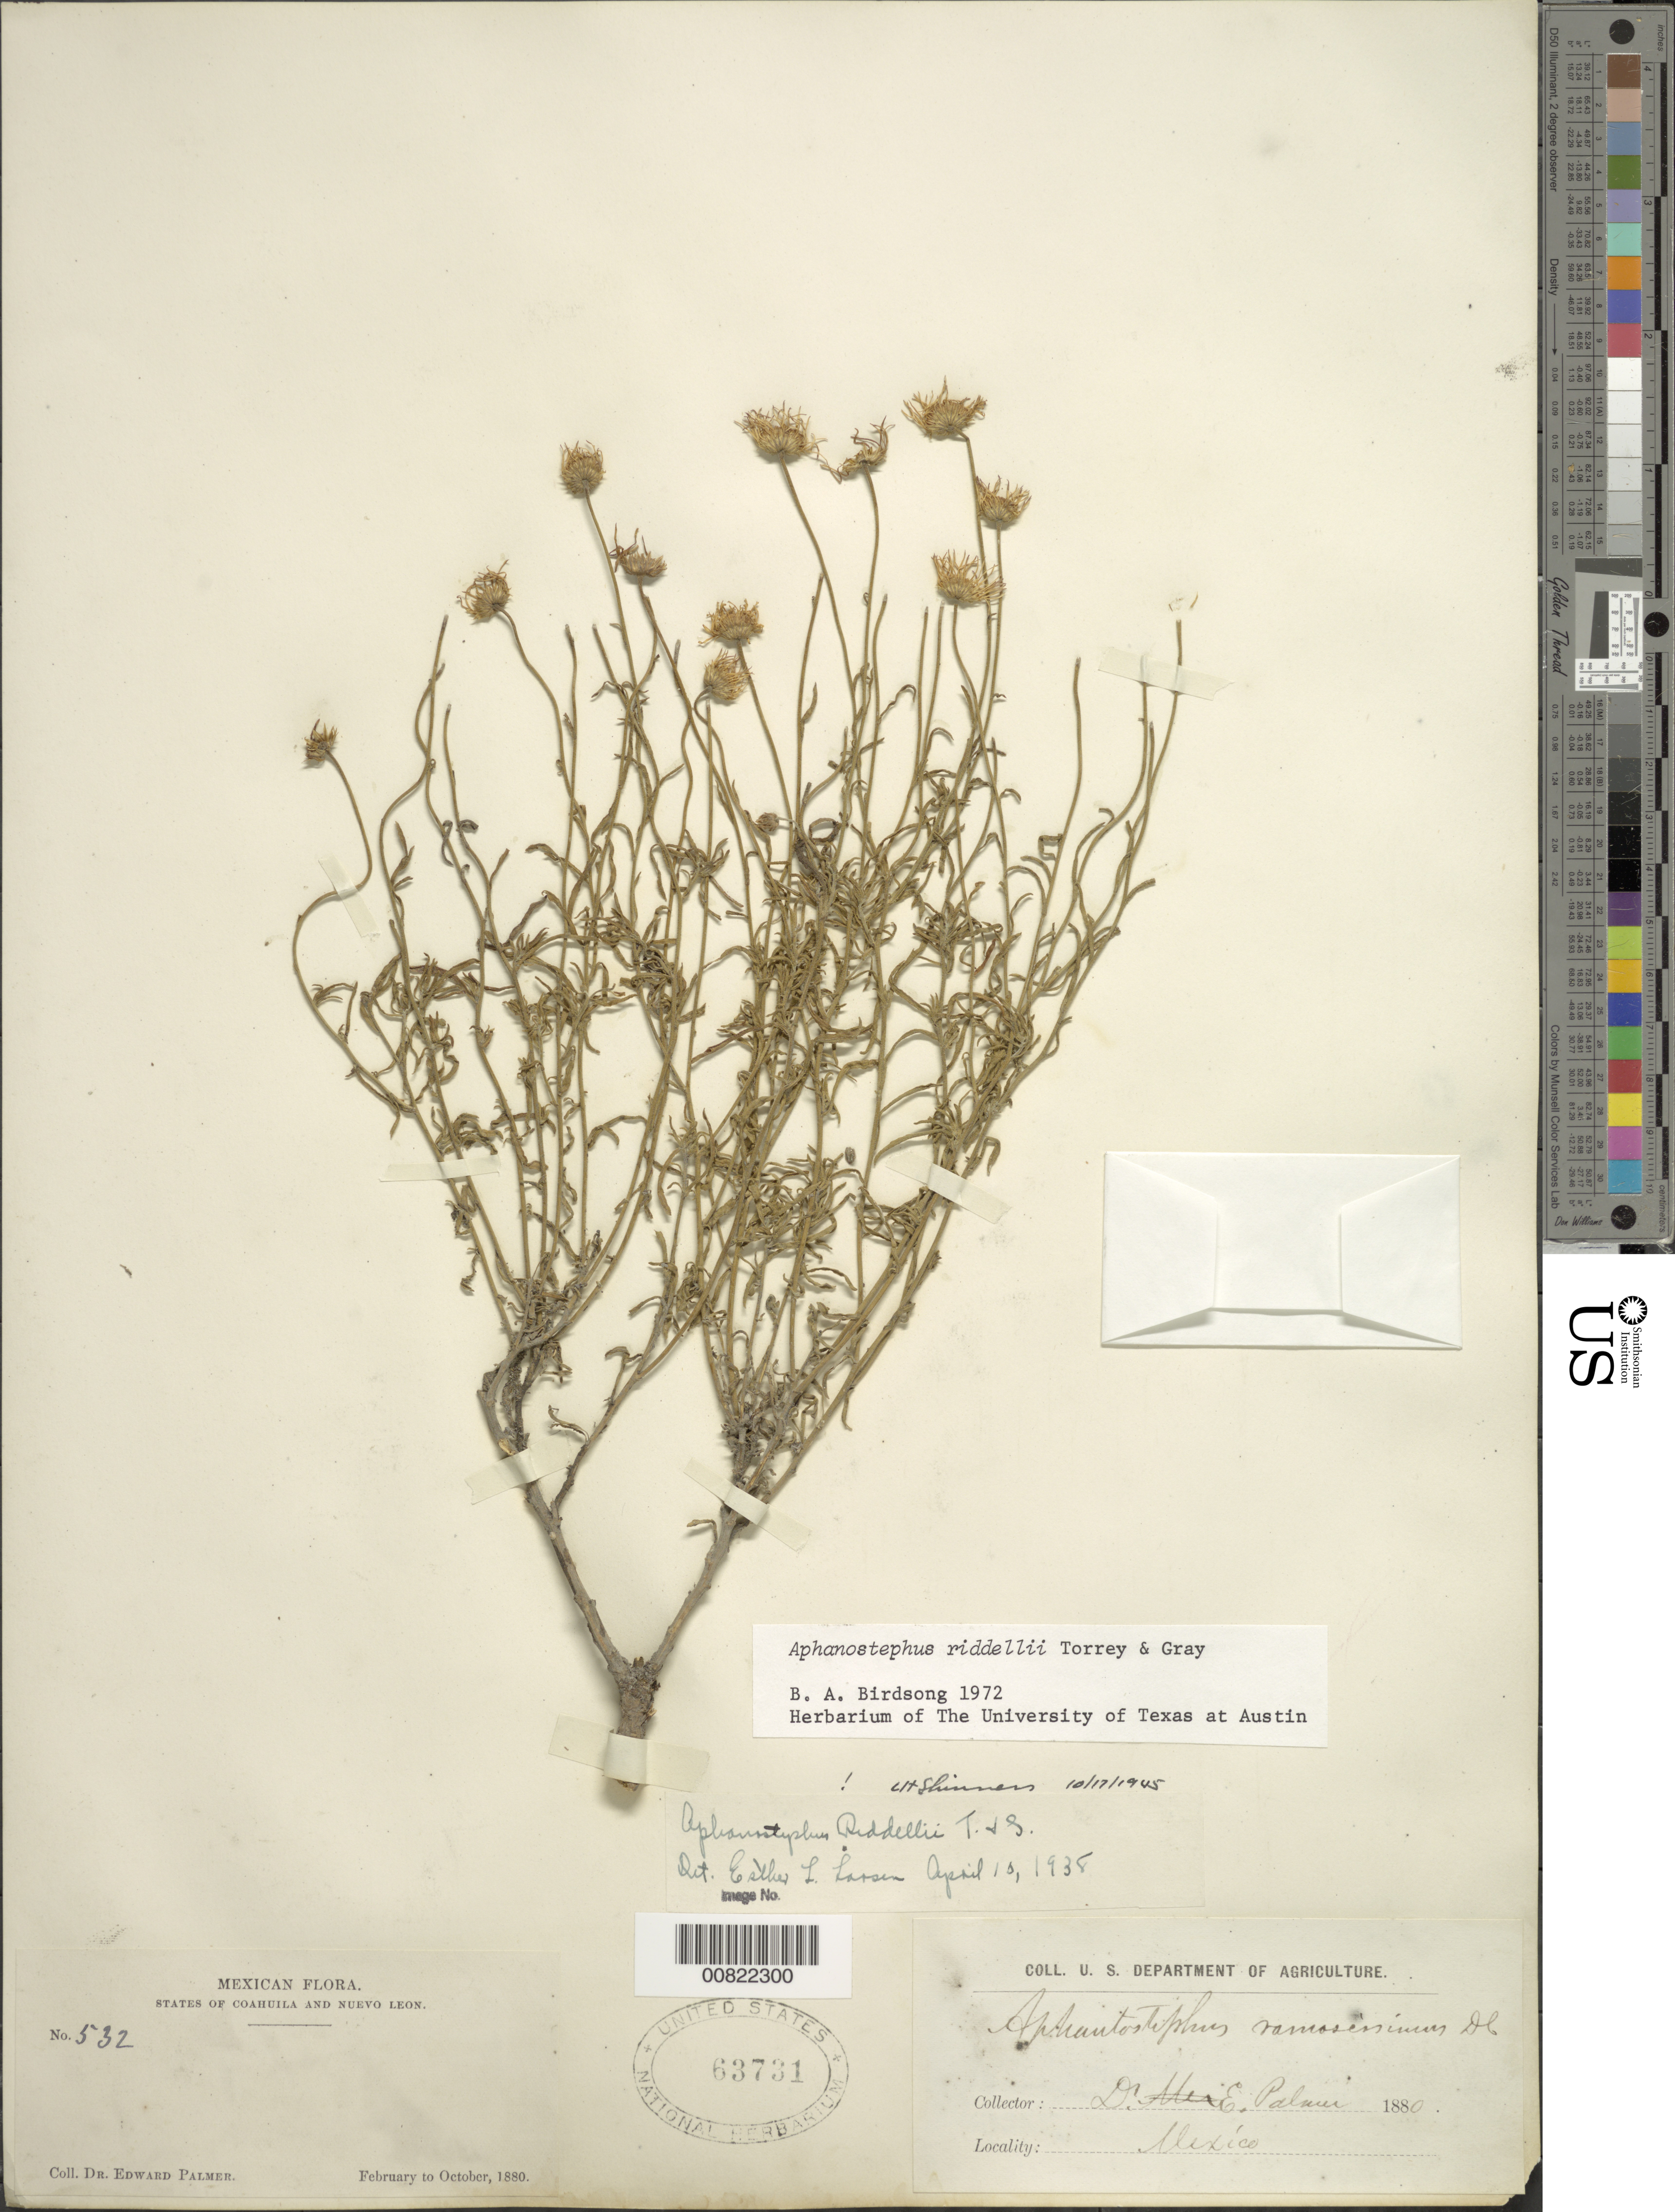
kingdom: Plantae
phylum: Tracheophyta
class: Magnoliopsida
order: Asterales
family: Asteraceae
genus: Aphanostephus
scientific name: Aphanostephus riddellii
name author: Torr. & A. Gray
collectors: E. Palmer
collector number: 532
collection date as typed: Feb 1880 to -- Oct 1880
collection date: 1880-02/1880-10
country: Mexico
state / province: Coahuila / Nuevo León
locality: States of Coahuila and Nuevo León.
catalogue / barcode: US 63731